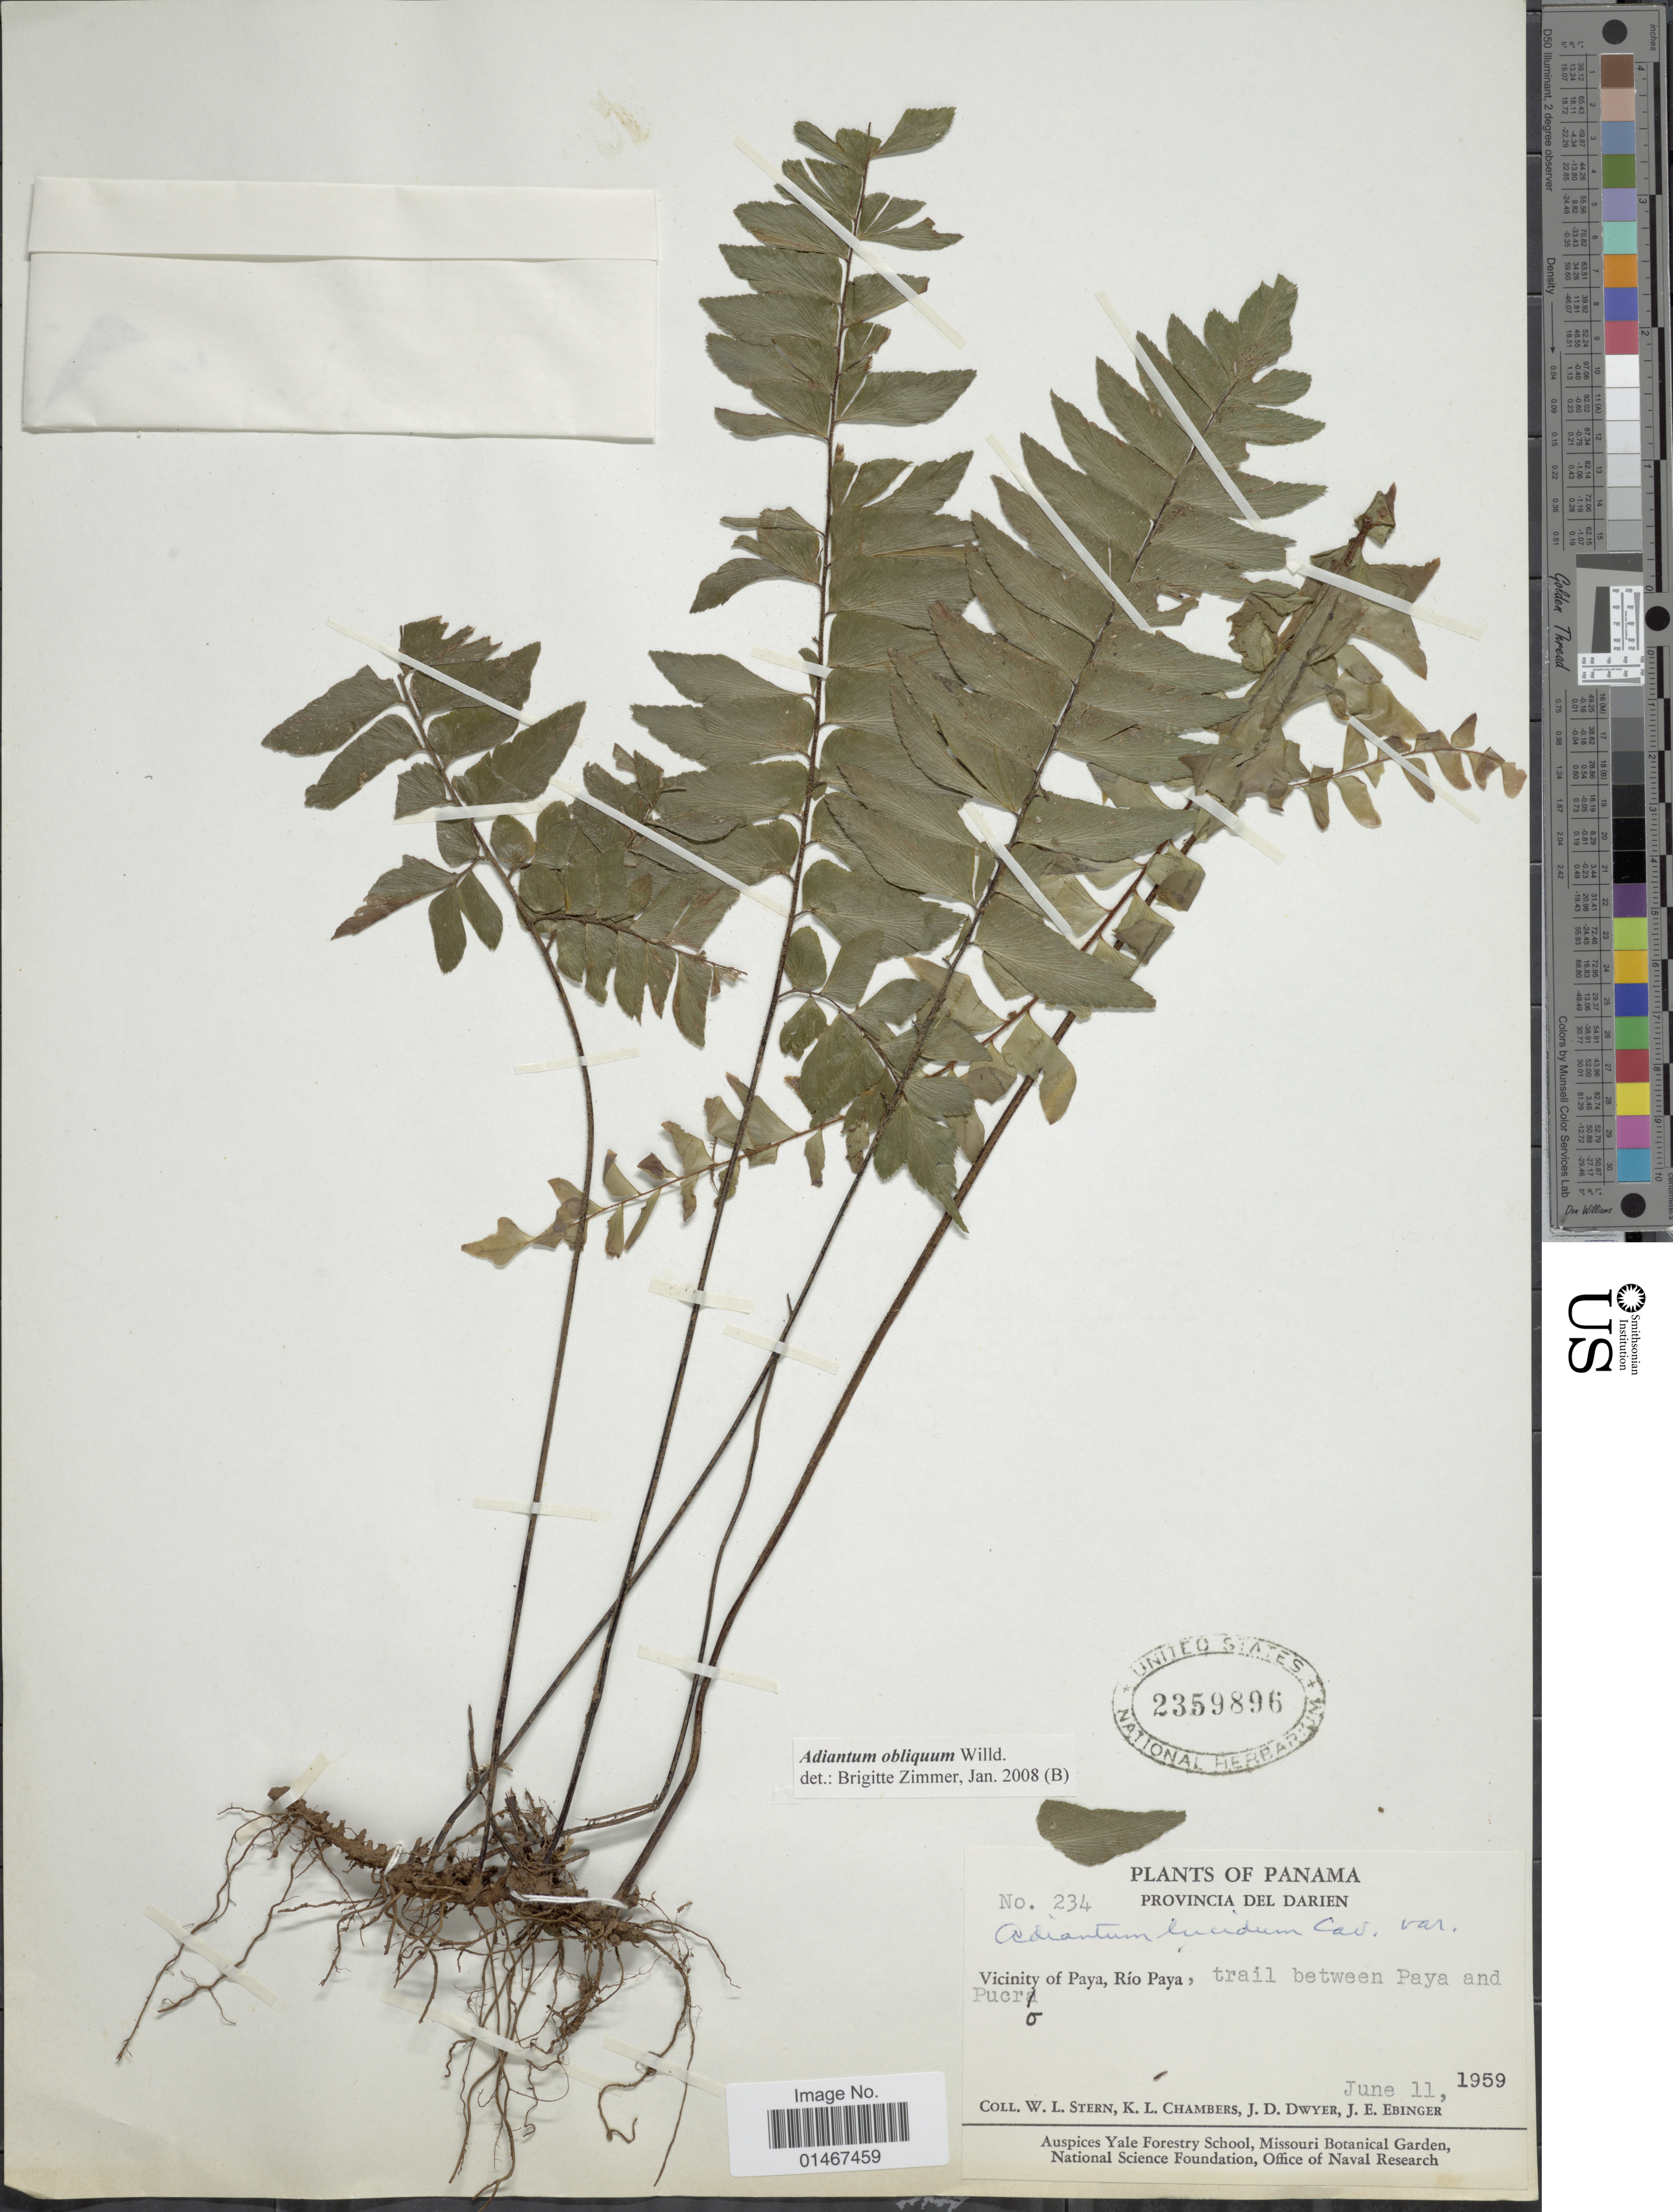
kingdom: Plantae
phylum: Tracheophyta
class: Polypodiopsida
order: Polypodiales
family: Pteridaceae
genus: Adiantum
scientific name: Adiantum obliquum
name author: Willd.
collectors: W. L. Stern, K. Chambers, J. D. Dwyer & J. Ebinger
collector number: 234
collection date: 1959-06-11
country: Panama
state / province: Darién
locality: Provincia del Darien. Vicinity of Paya, Rio Paya, trail between Paya and Pucro.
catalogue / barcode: US 2359896